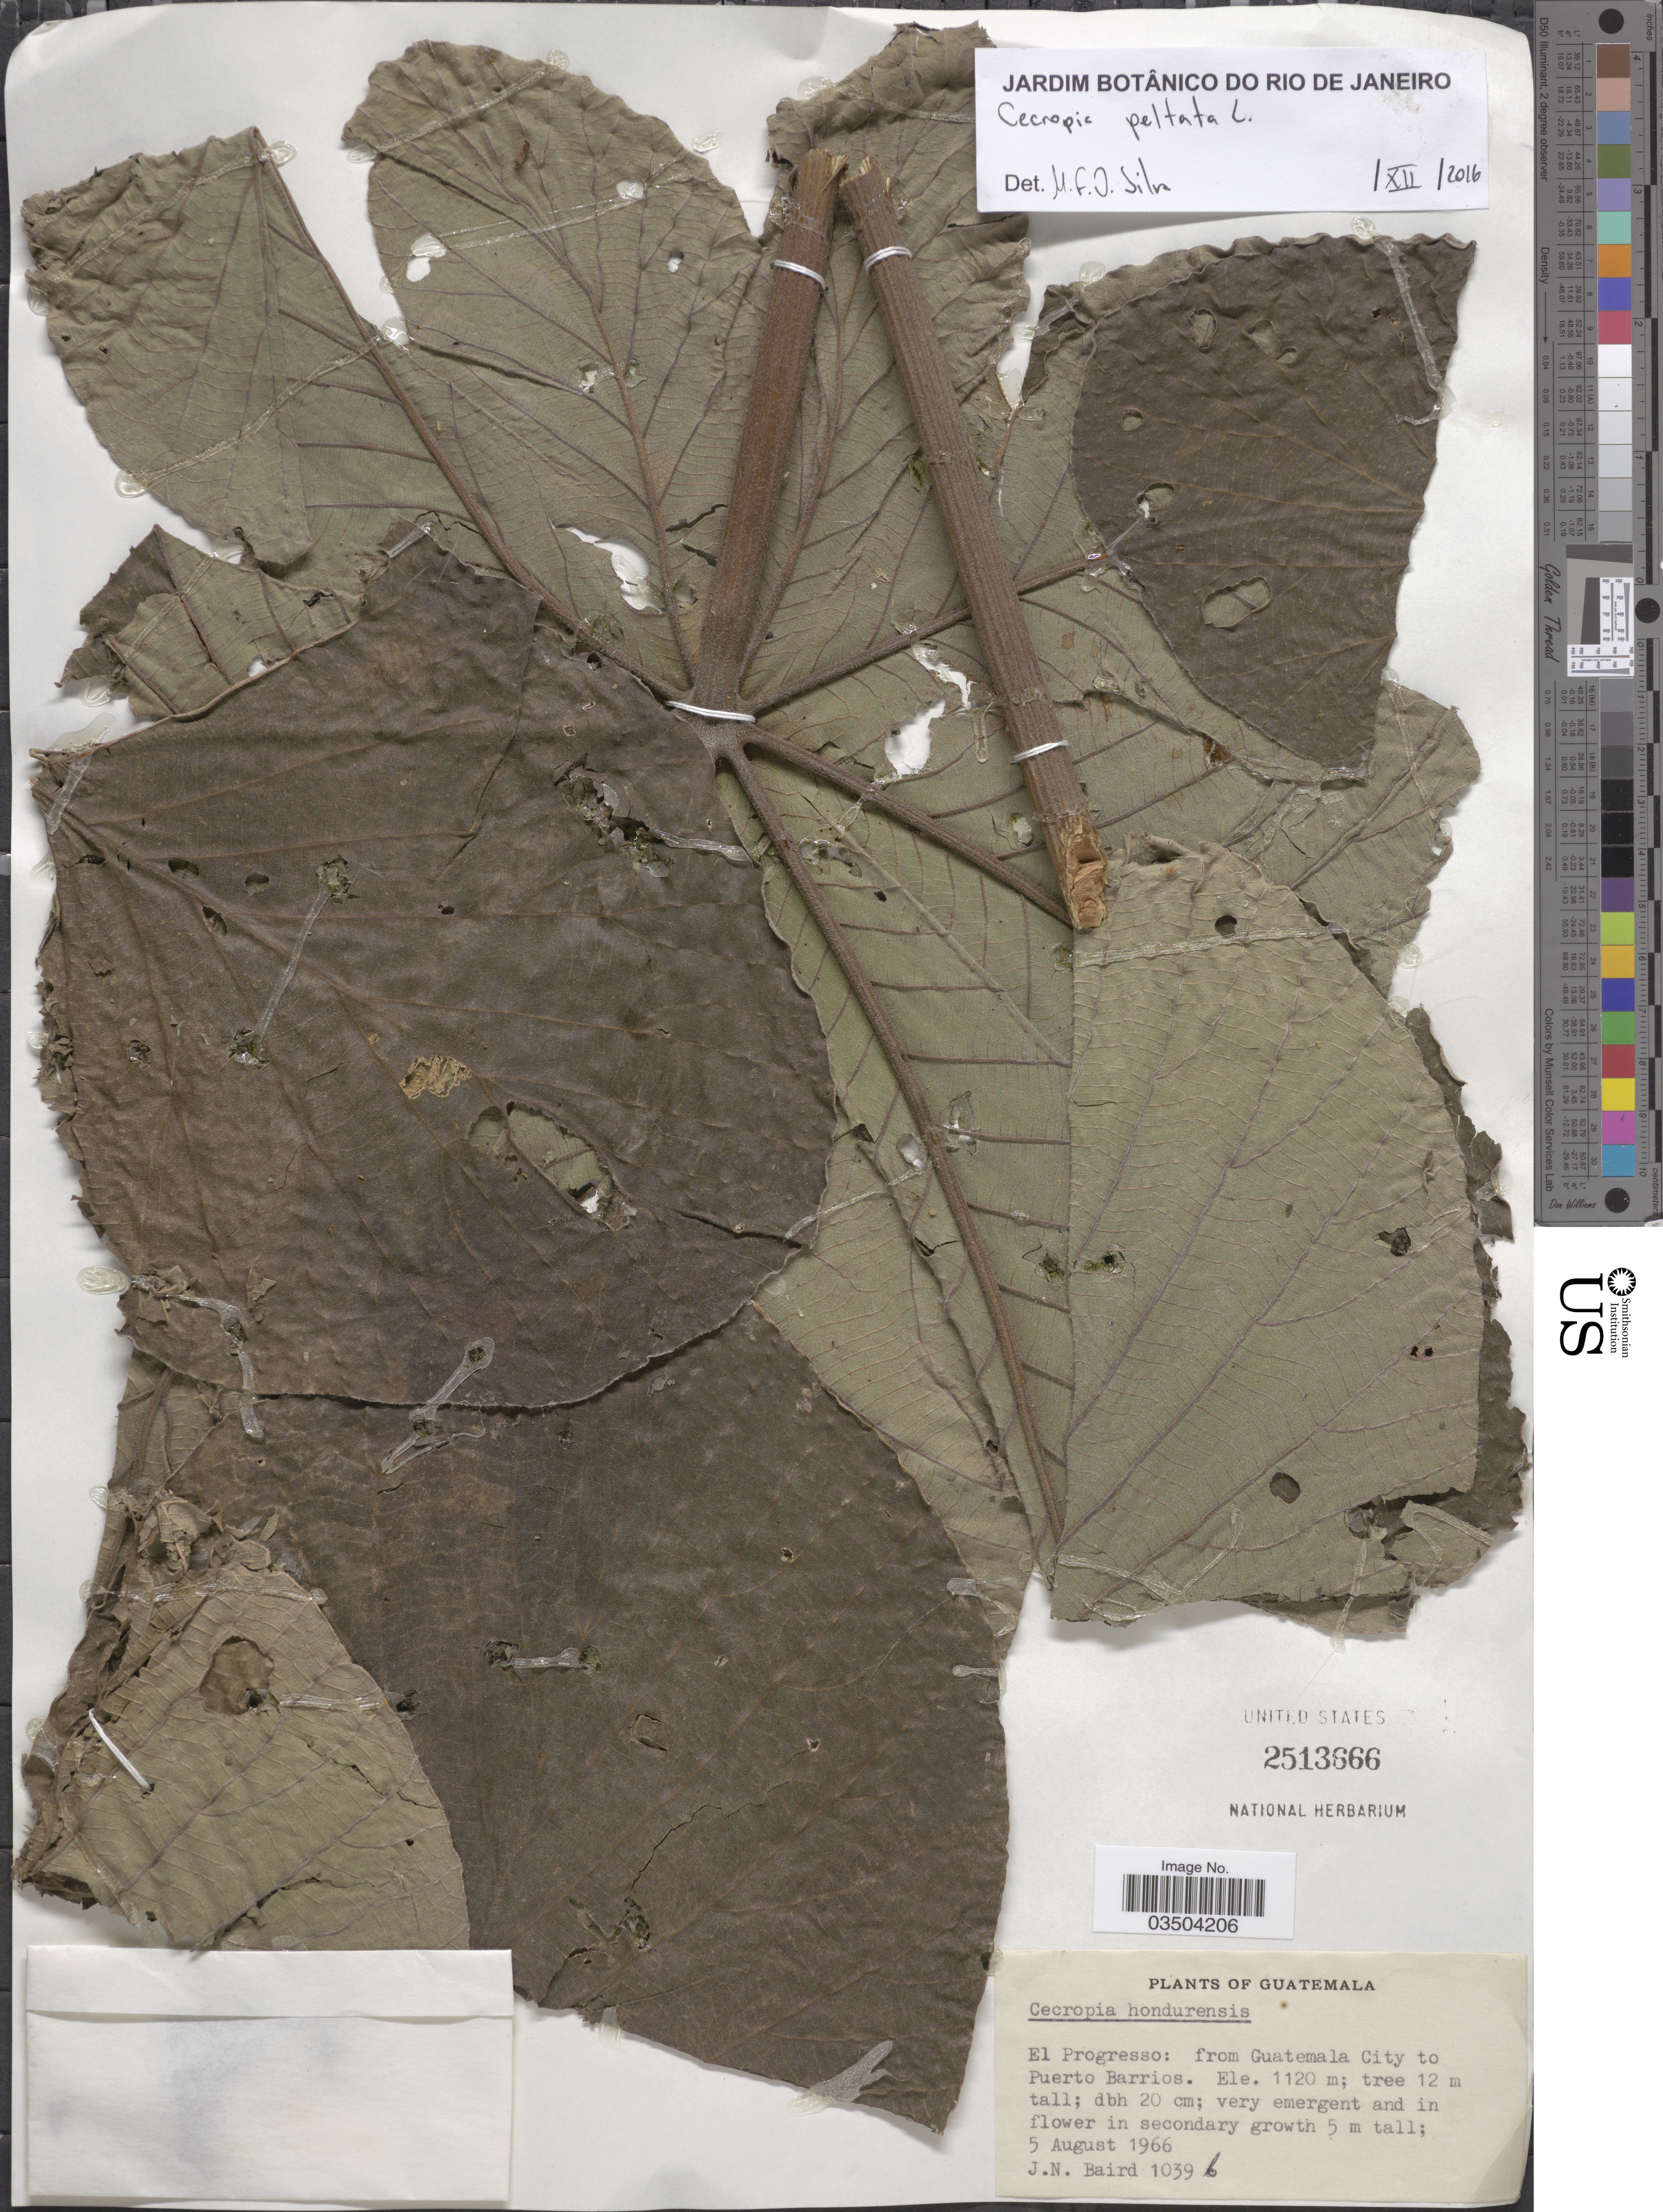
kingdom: Plantae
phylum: Tracheophyta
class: Magnoliopsida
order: Rosales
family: Urticaceae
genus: Cecropia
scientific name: Cecropia peltata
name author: L.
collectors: J. Baird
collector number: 1039b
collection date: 1966-08-05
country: Guatemala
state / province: El Progreso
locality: El Progresso: from Guatemala City to Puerto Barrios.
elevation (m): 1120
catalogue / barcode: US 2513666